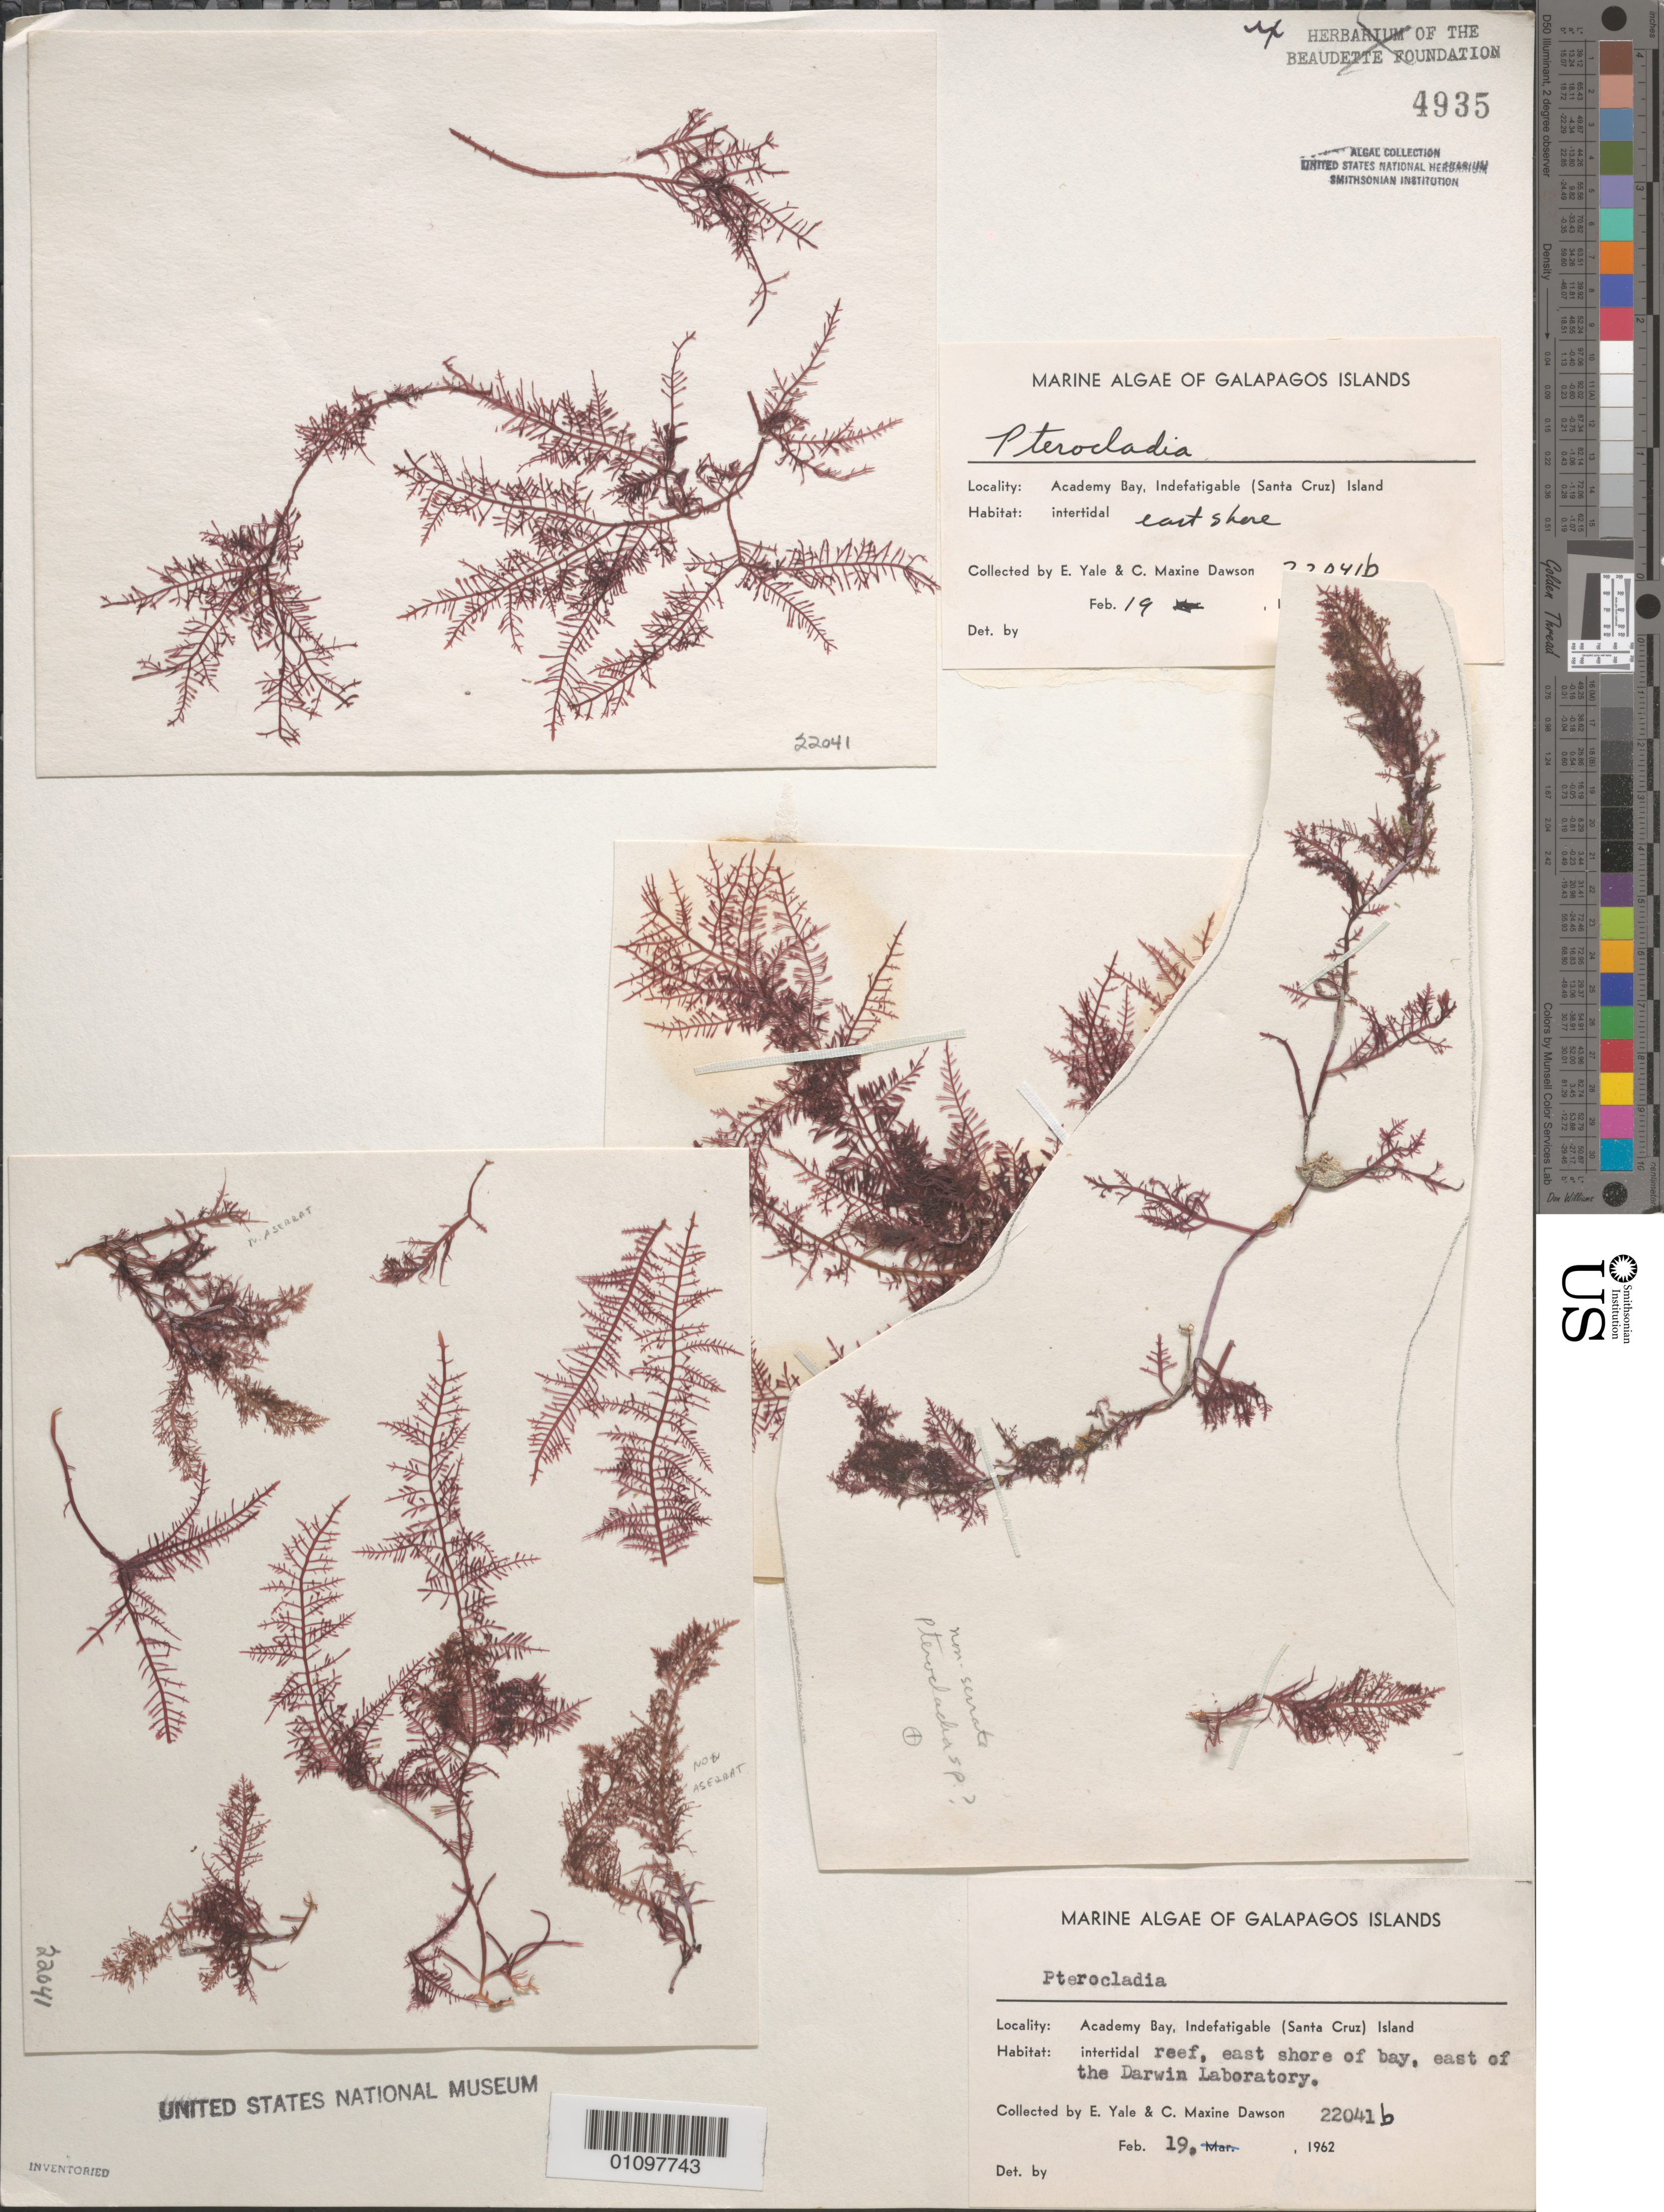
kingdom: Plantae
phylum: Rhodophyta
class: Florideophyceae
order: Gelidiales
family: Pterocladiaceae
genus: Pterocladia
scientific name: Pterocladia sp.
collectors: E. Y. Dawson & C. M. Dawson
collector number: EYD 22041b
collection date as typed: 19 Feb 1962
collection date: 1962-02-19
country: Ecuador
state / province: Colón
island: Santa Cruz [Indefatigable, Chaves]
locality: Academy Bay east of Darwin Station (Darwin Laboratory)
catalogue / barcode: US 4935